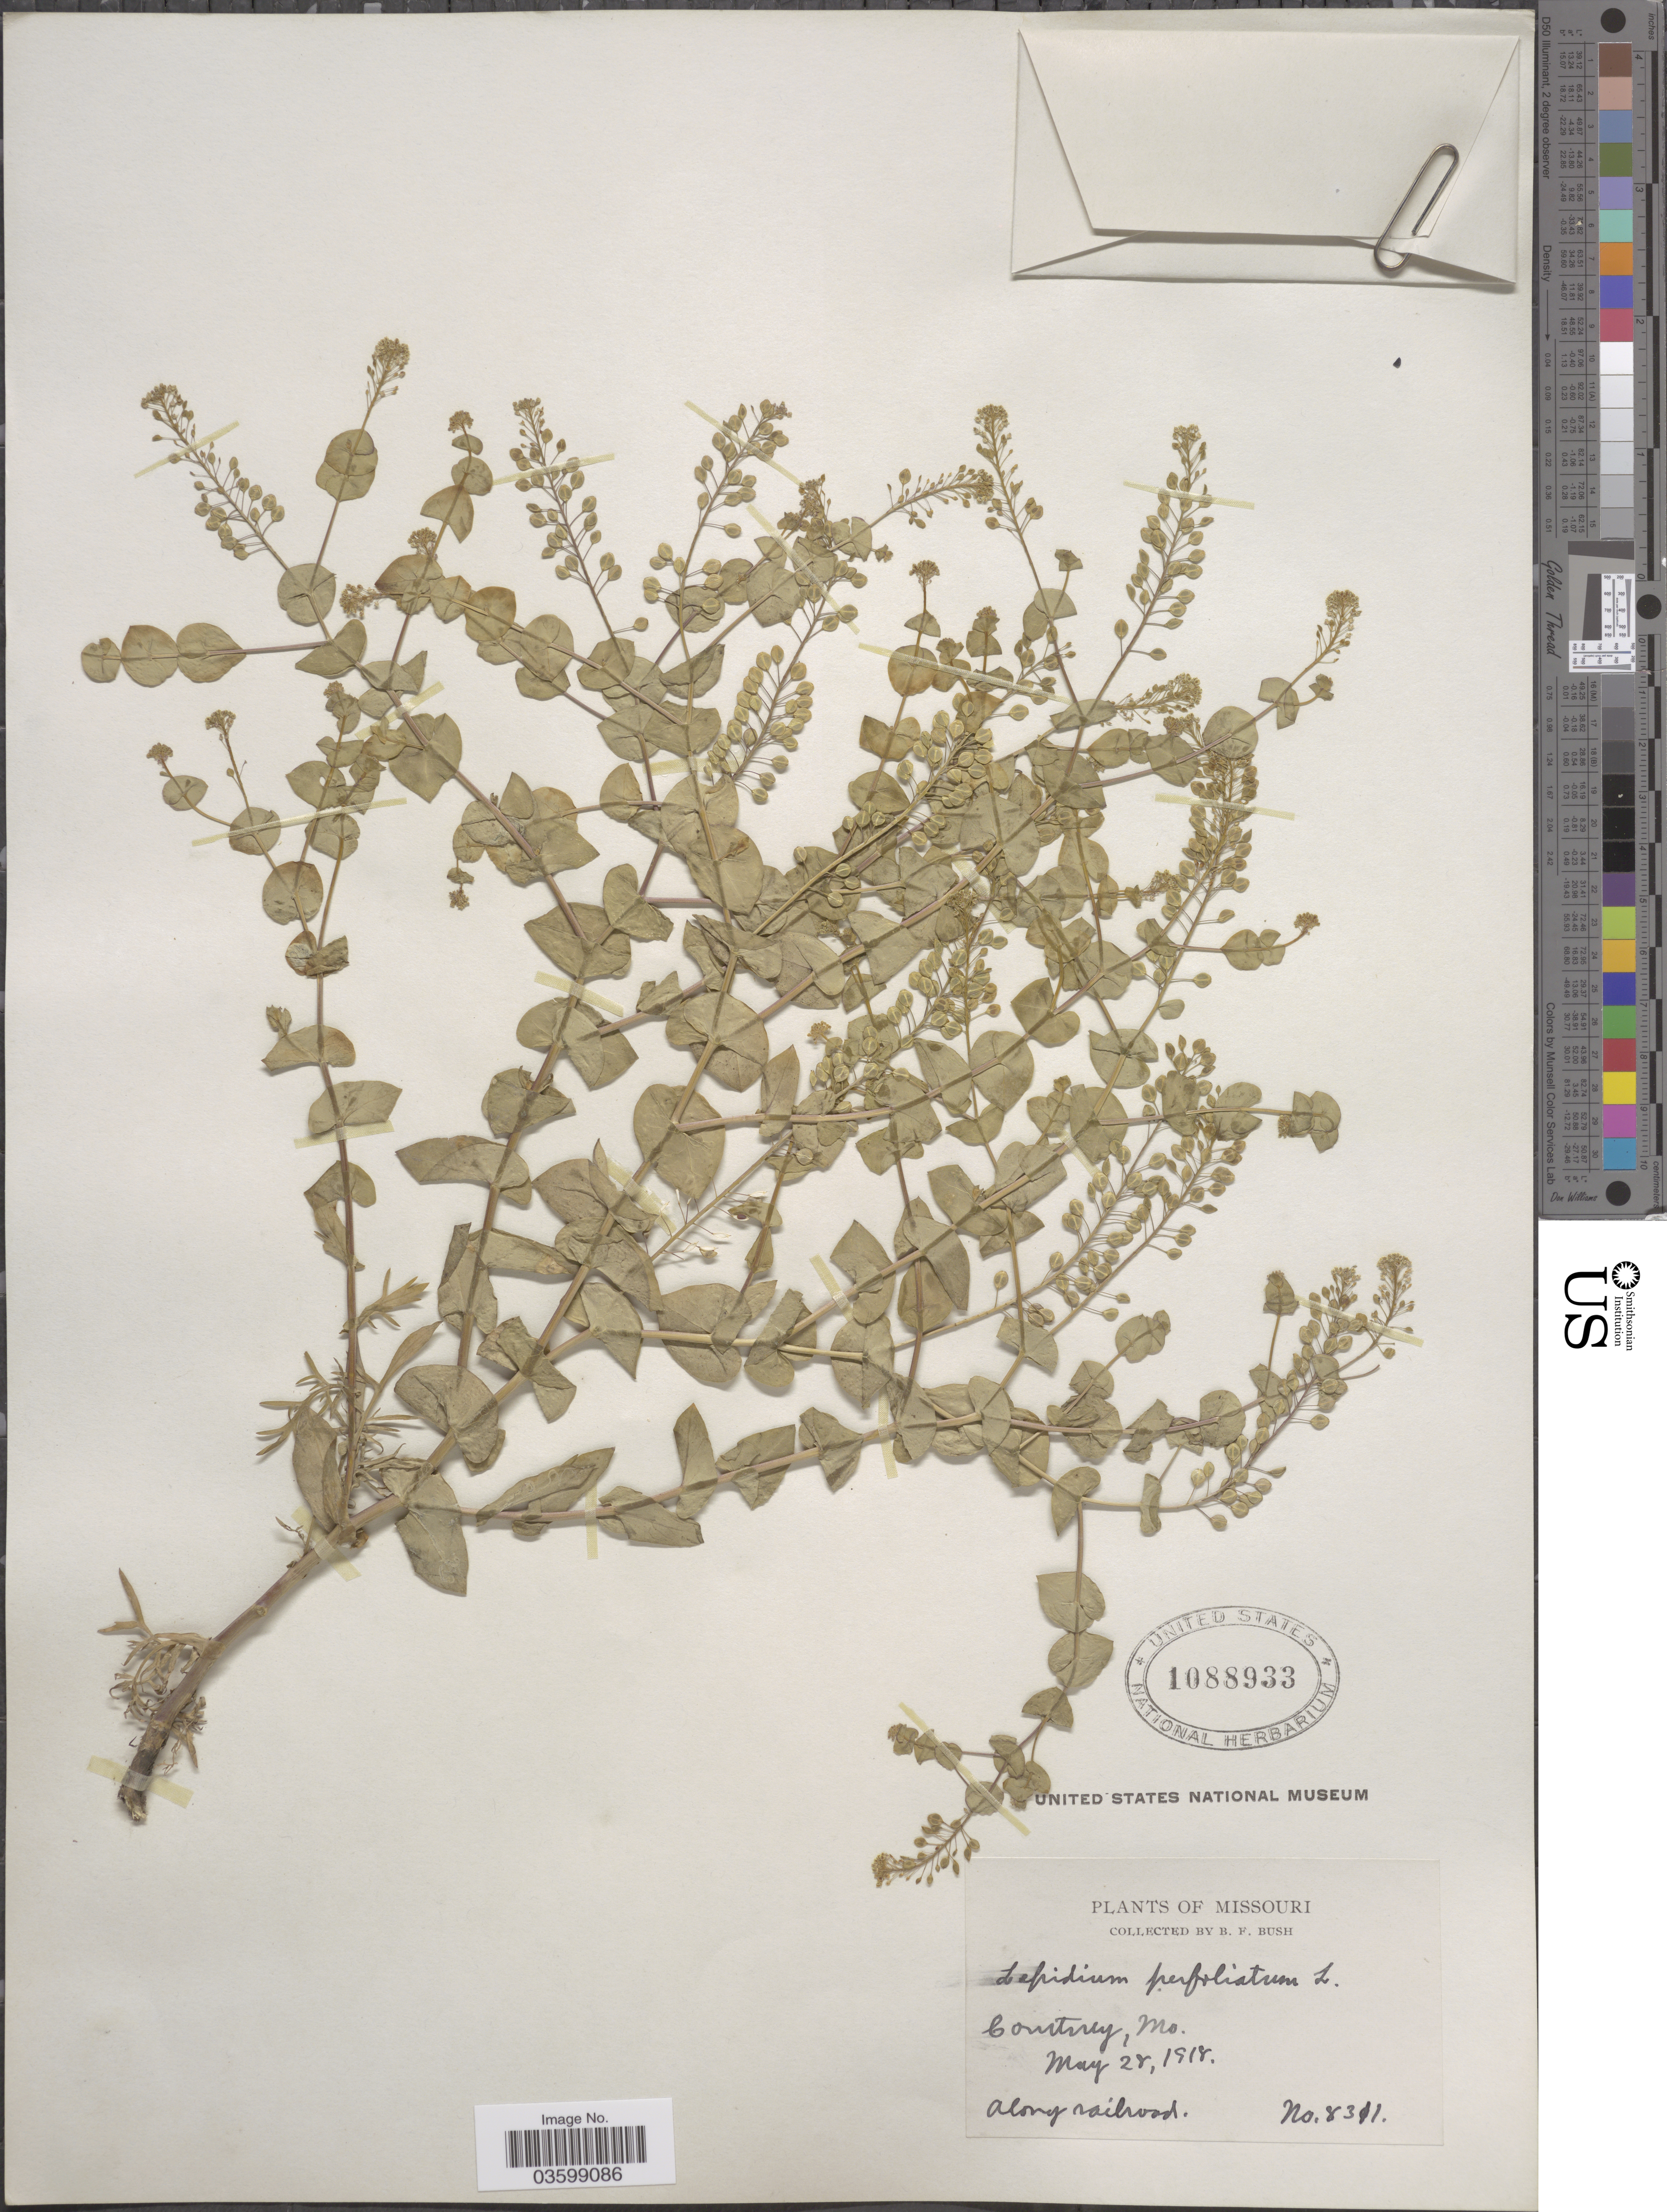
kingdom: Plantae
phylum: Tracheophyta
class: Magnoliopsida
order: Brassicales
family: Brassicaceae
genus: Lepidium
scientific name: Lepidium perfoliatum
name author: L.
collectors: B. F. Bush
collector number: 8311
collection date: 1918-05-28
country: United States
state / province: Missouri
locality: Courtney.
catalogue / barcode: US 1088933